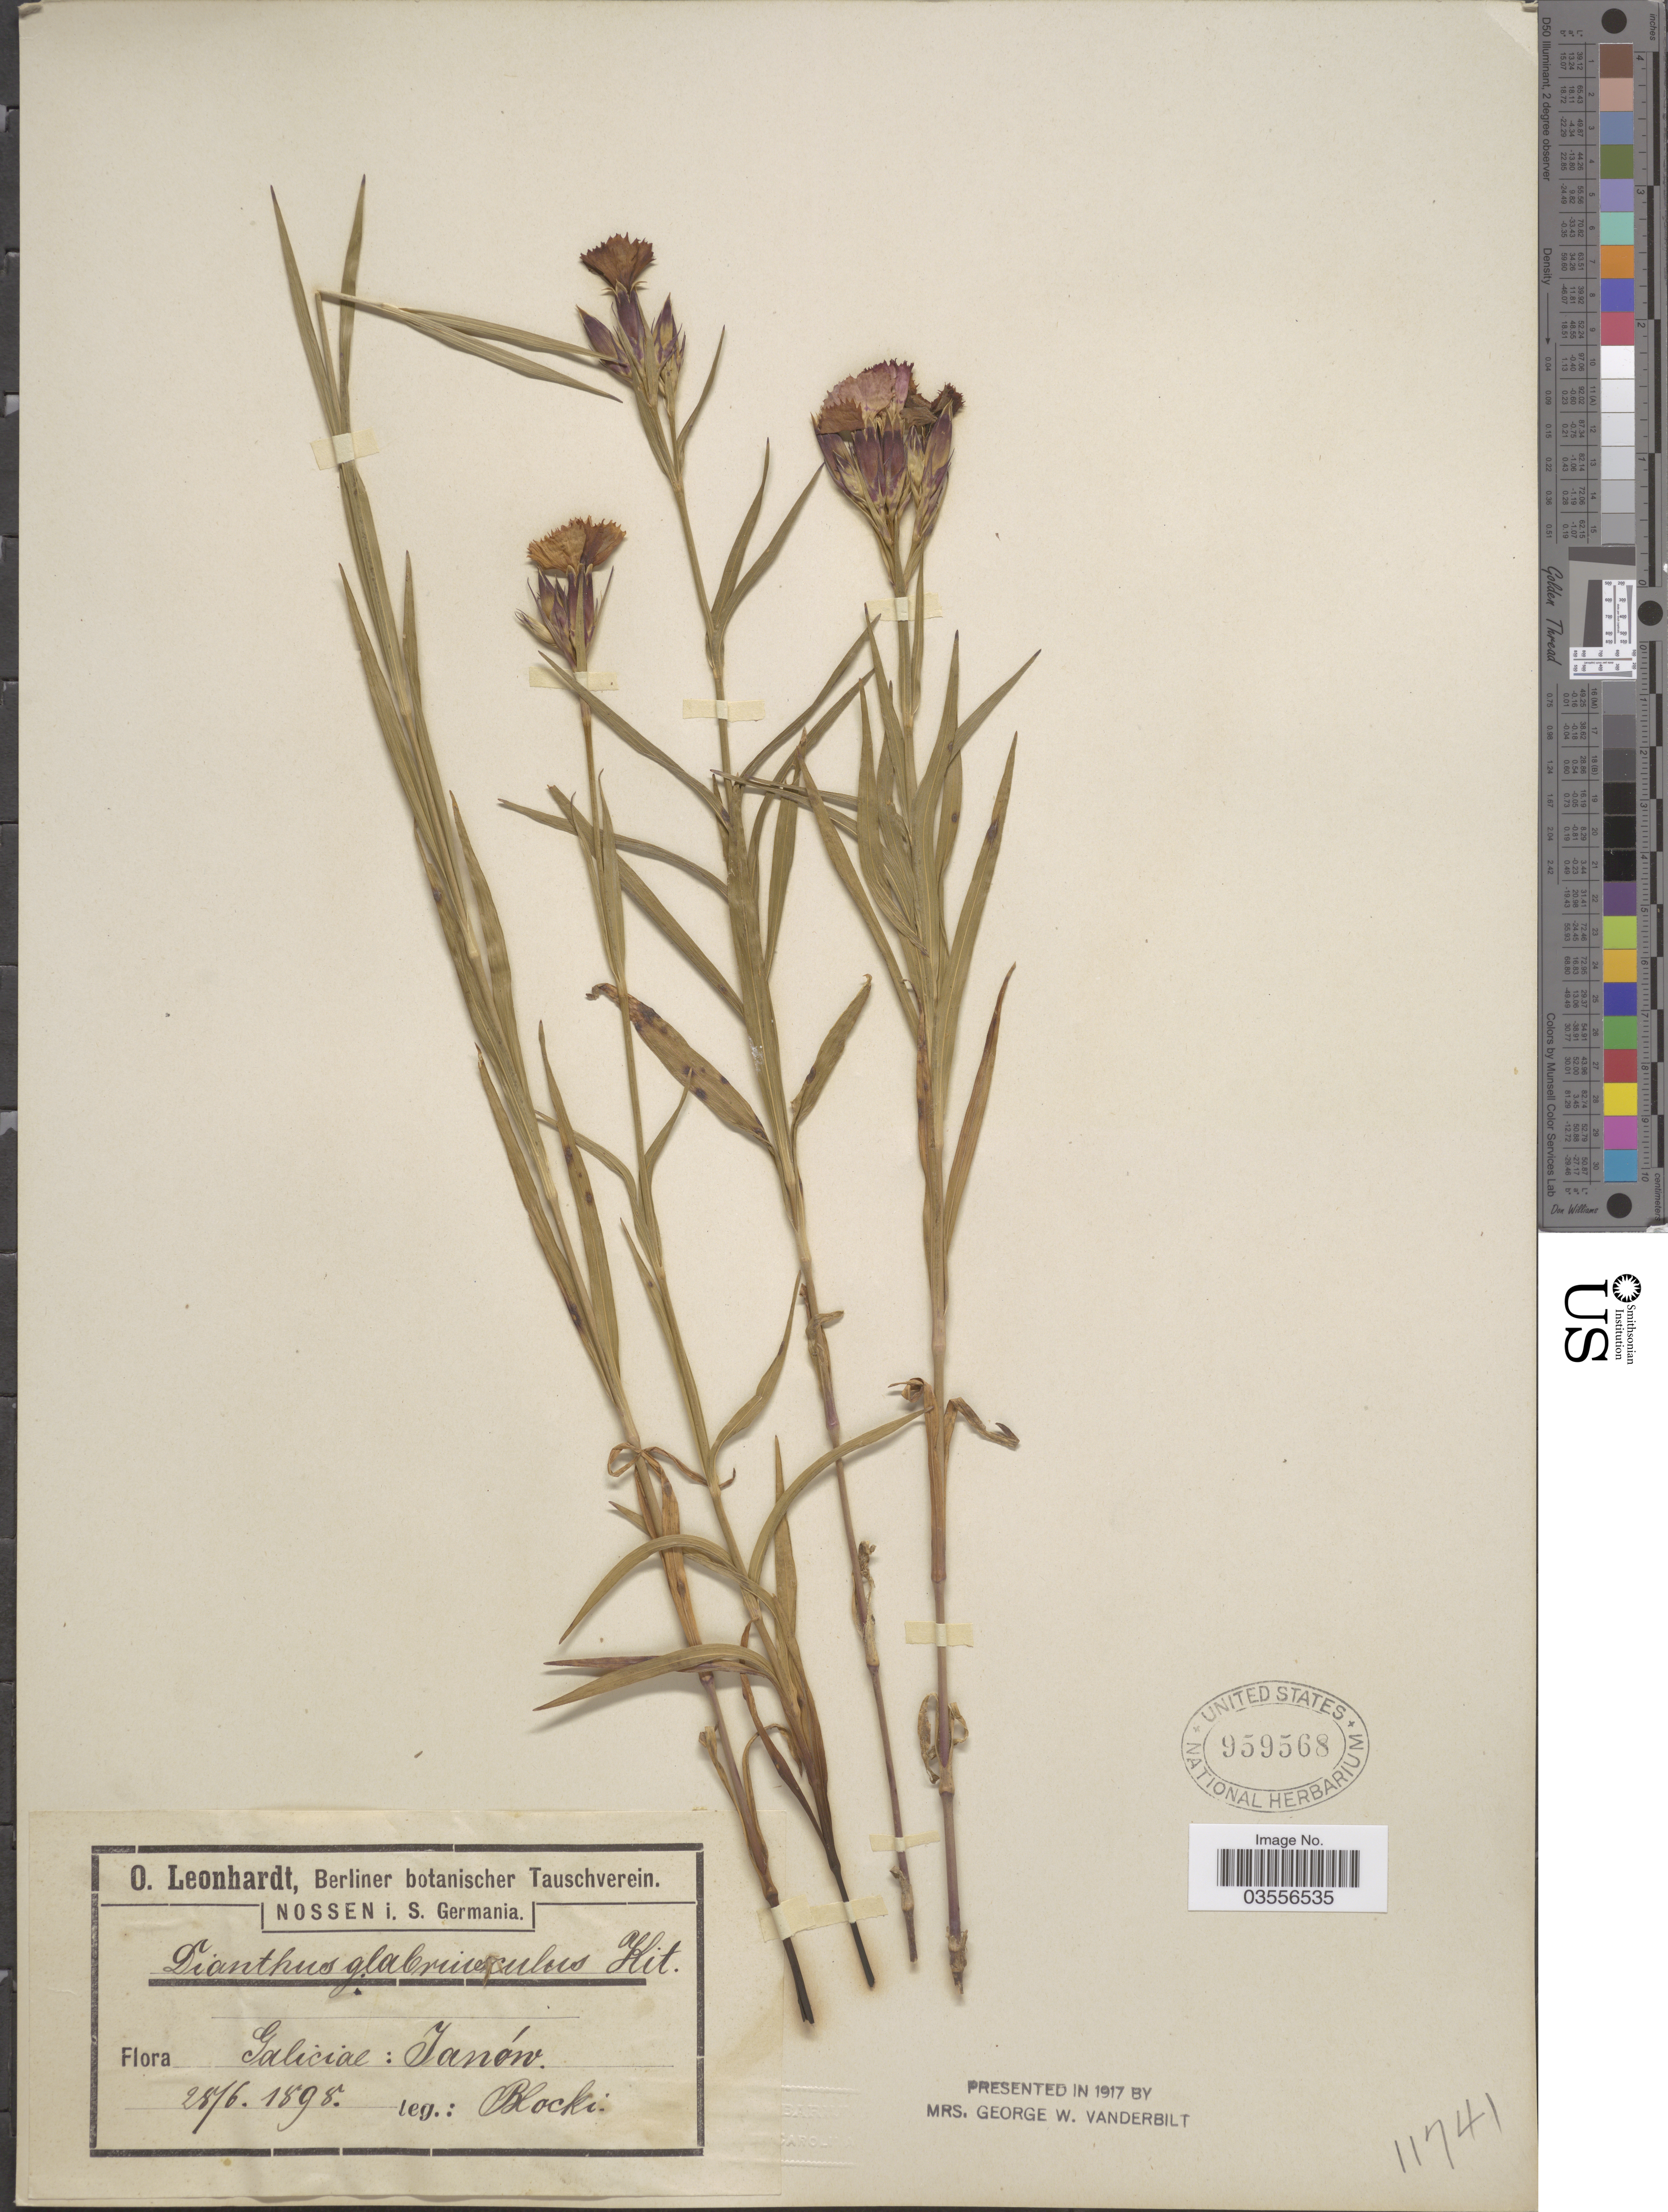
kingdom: Plantae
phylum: Tracheophyta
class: Magnoliopsida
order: Caryophyllales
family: Caryophyllaceae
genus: Dianthus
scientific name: Dianthus glabriusculus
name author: (Kit.) Borbás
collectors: Blocki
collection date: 1898-06-28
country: Ukraine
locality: Galiciae: Yanów.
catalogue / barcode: US 959568